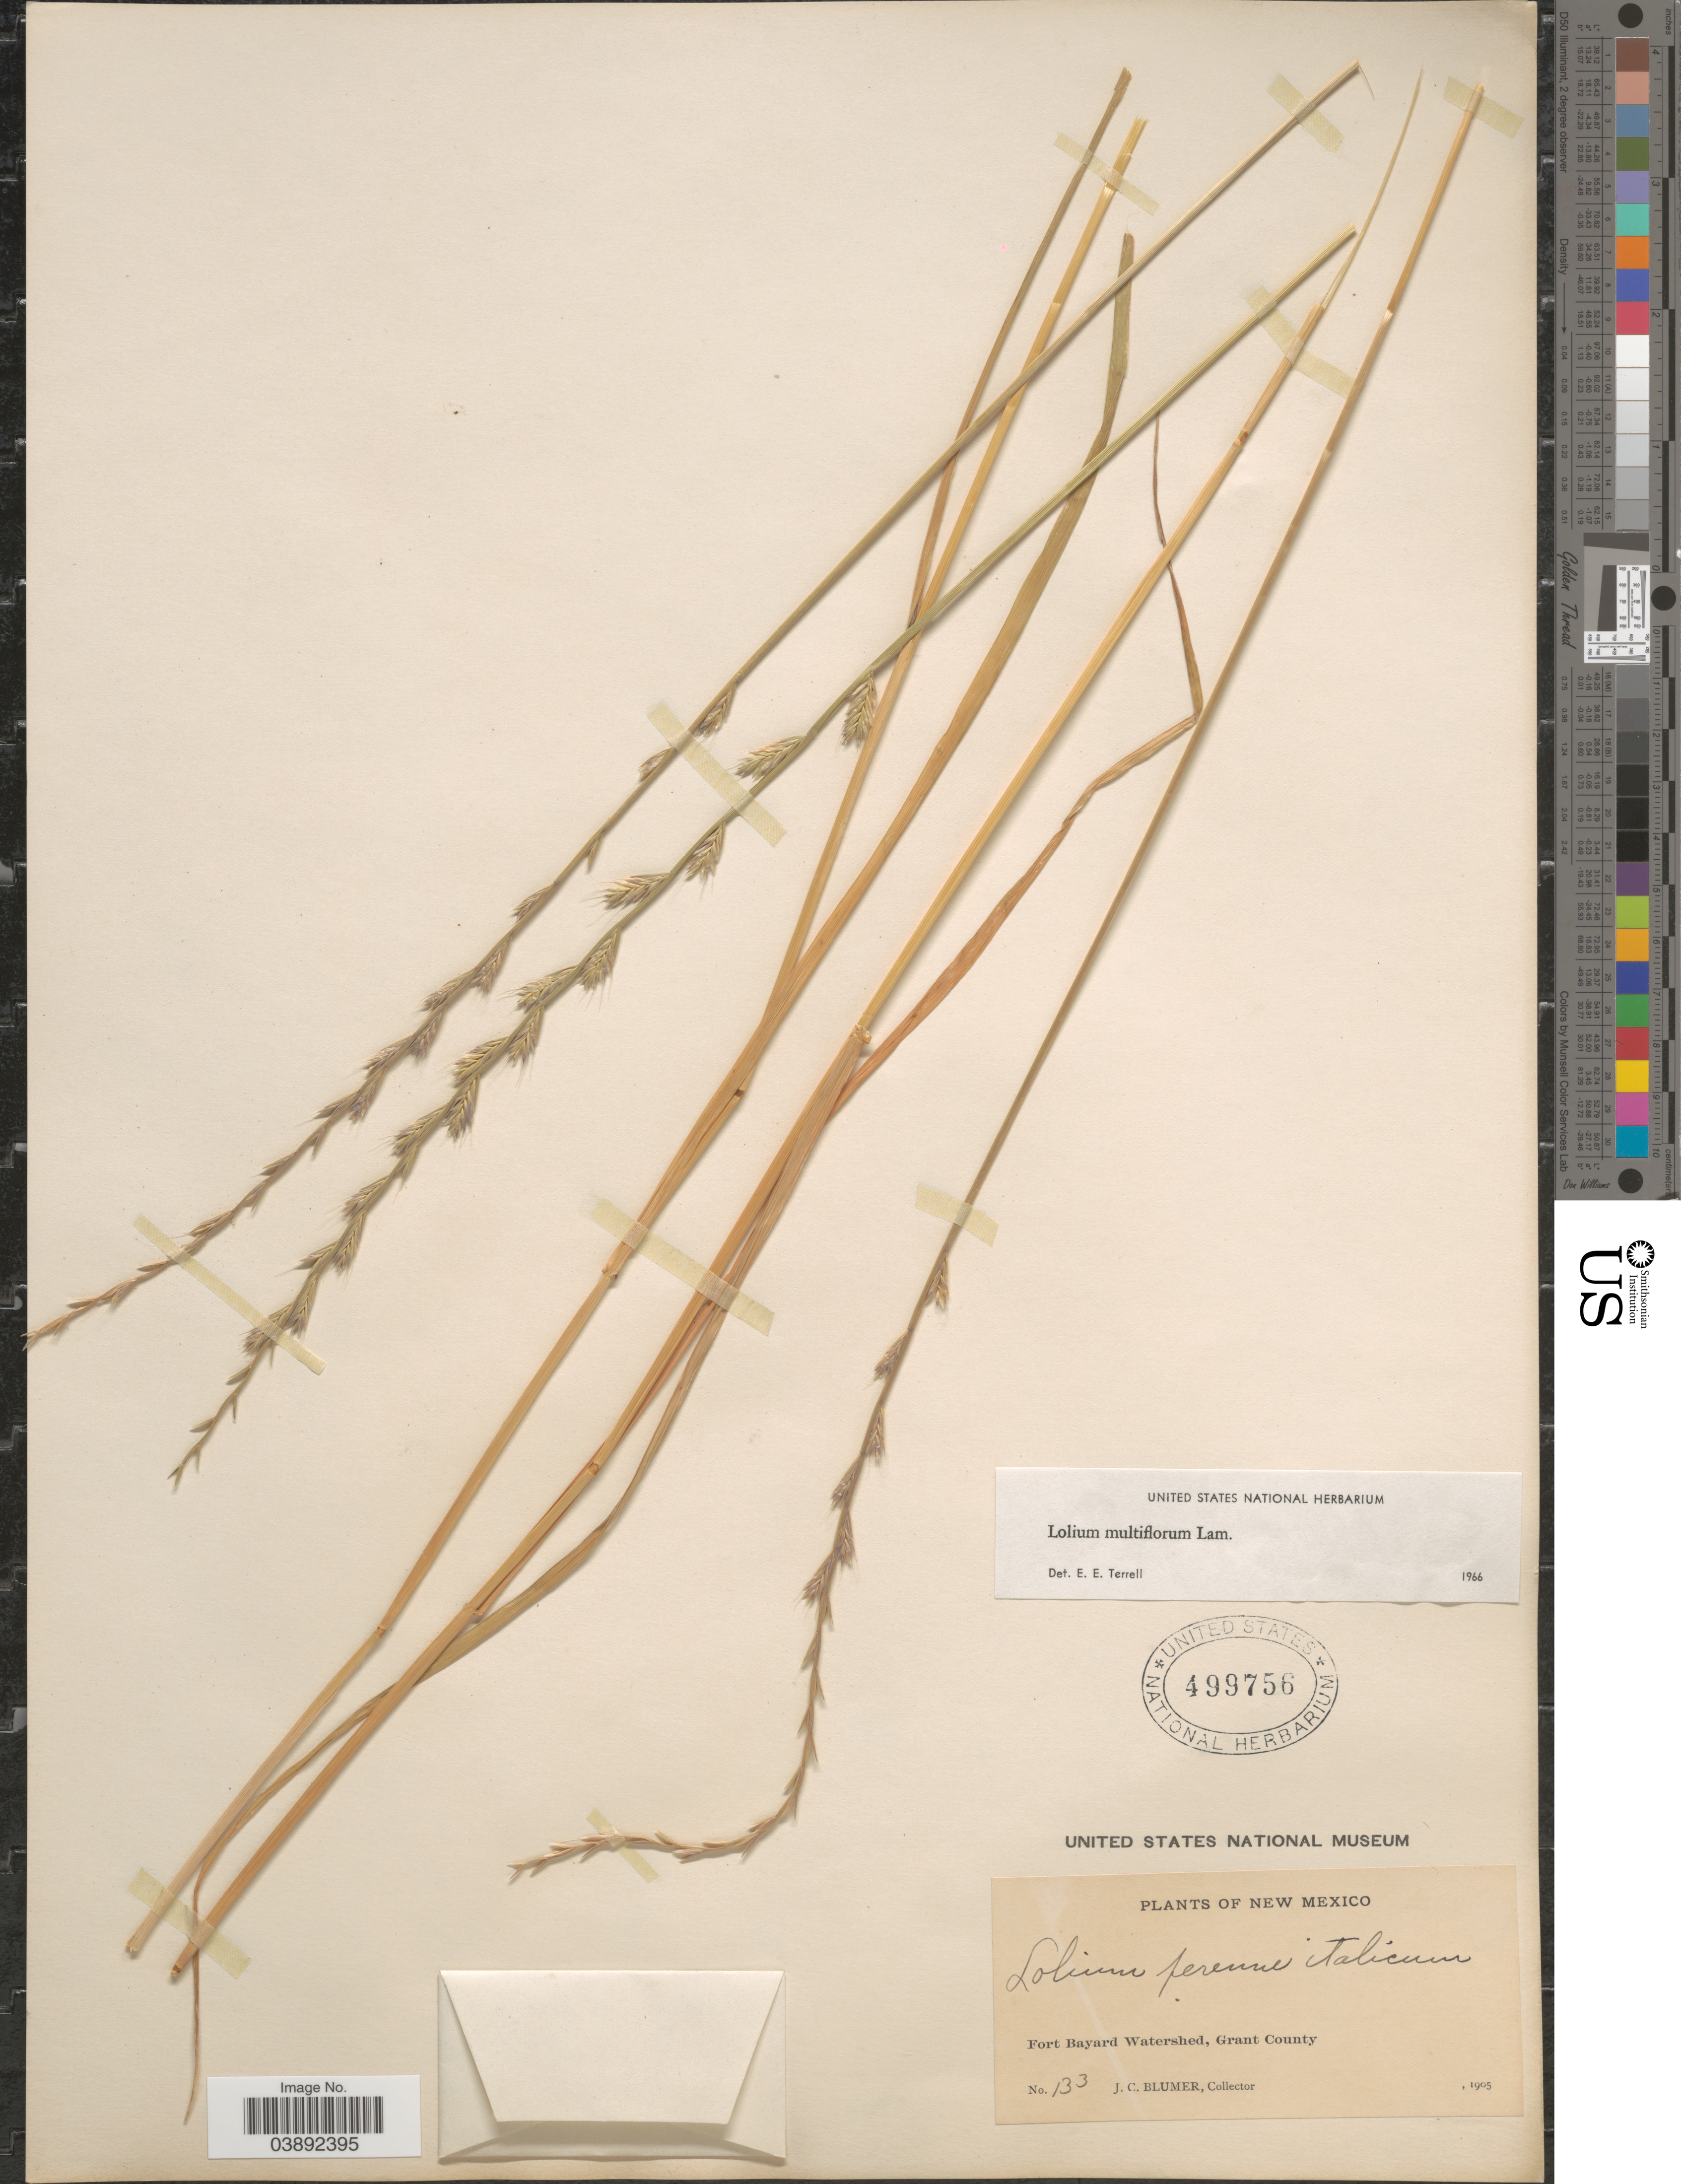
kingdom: Plantae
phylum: Tracheophyta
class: Liliopsida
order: Poales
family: Poaceae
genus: Lolium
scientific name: Lolium multiflorum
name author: Lam.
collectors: J. C. Blumer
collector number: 133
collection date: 1905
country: United States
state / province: New Mexico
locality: Fort Bayard Watershed, Grant County.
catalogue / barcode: US 499756